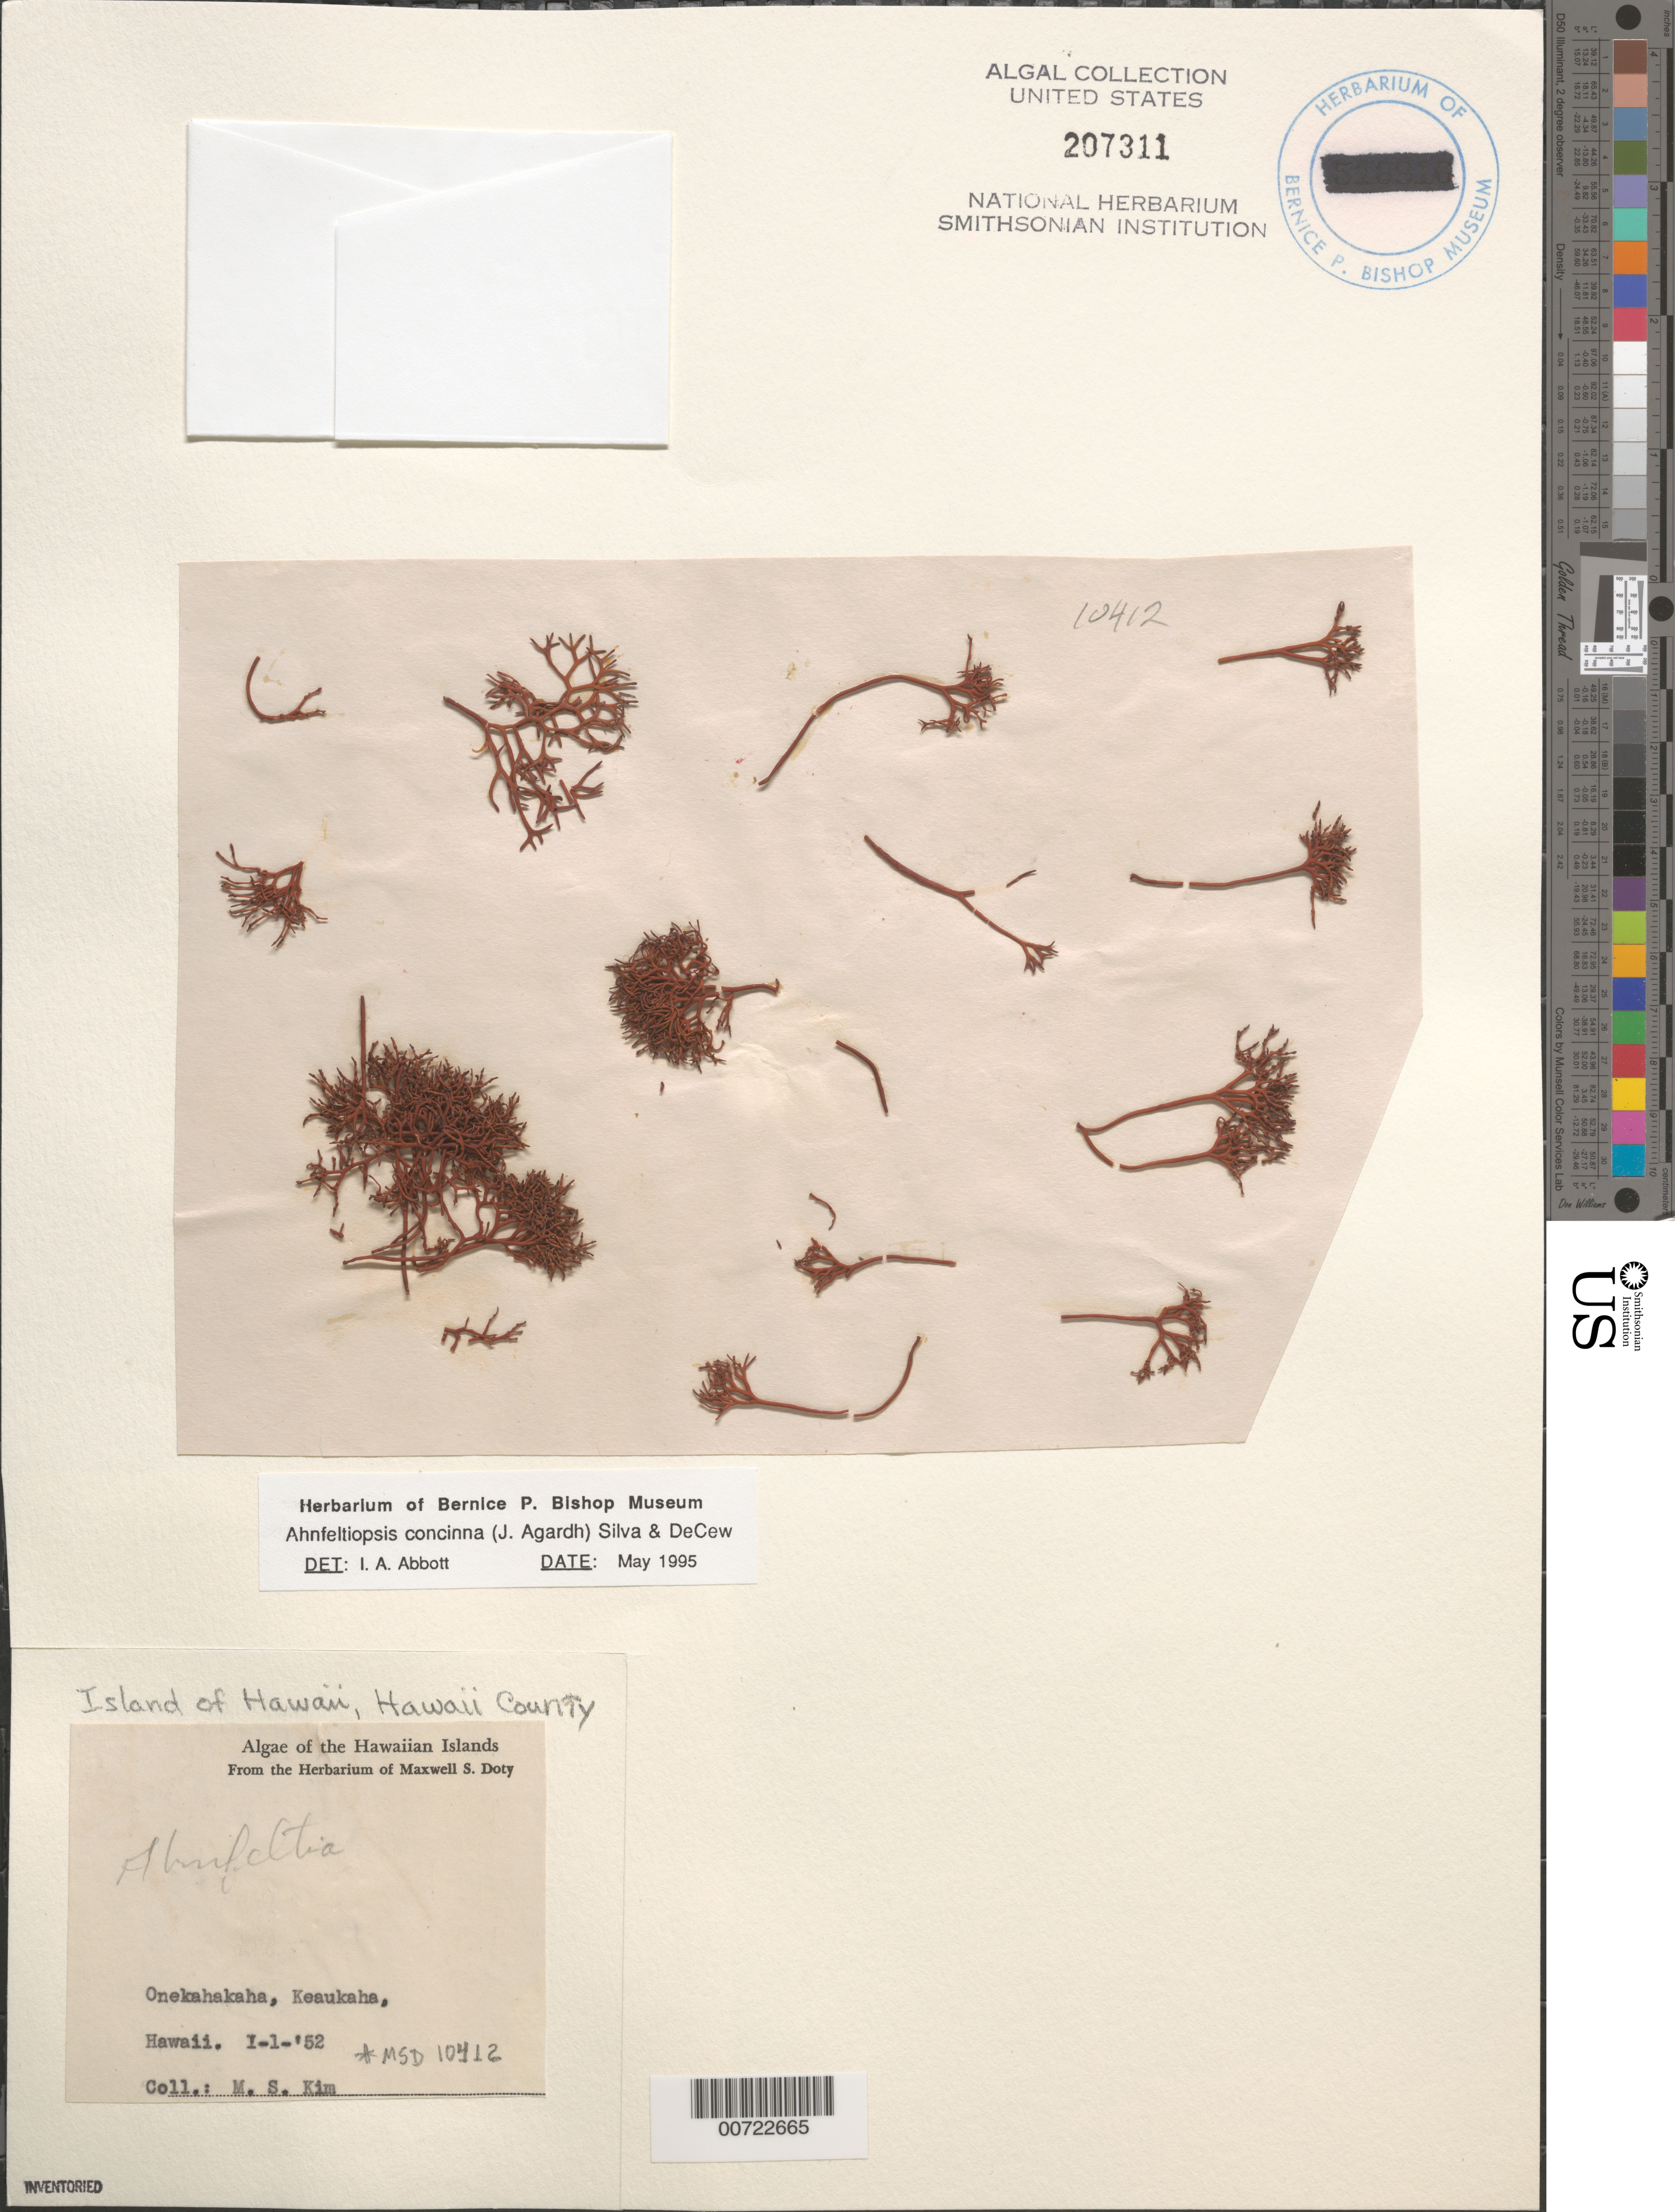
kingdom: Plantae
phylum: Rhodophyta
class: Florideophyceae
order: Gigartinales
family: Phyllophoraceae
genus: Gymnogongrus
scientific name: Gymnogongrus durvillei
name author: (Bory) M.S.Calderon & S.M. Boo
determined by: Algae name updating Project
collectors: M. S. Kim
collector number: MSD 10412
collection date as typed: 01 Jan 1952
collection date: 1952-01-01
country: United States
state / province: Hawaii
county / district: Hawaii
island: Hawaii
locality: Onekahakaha, Keaukaha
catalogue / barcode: US 207311